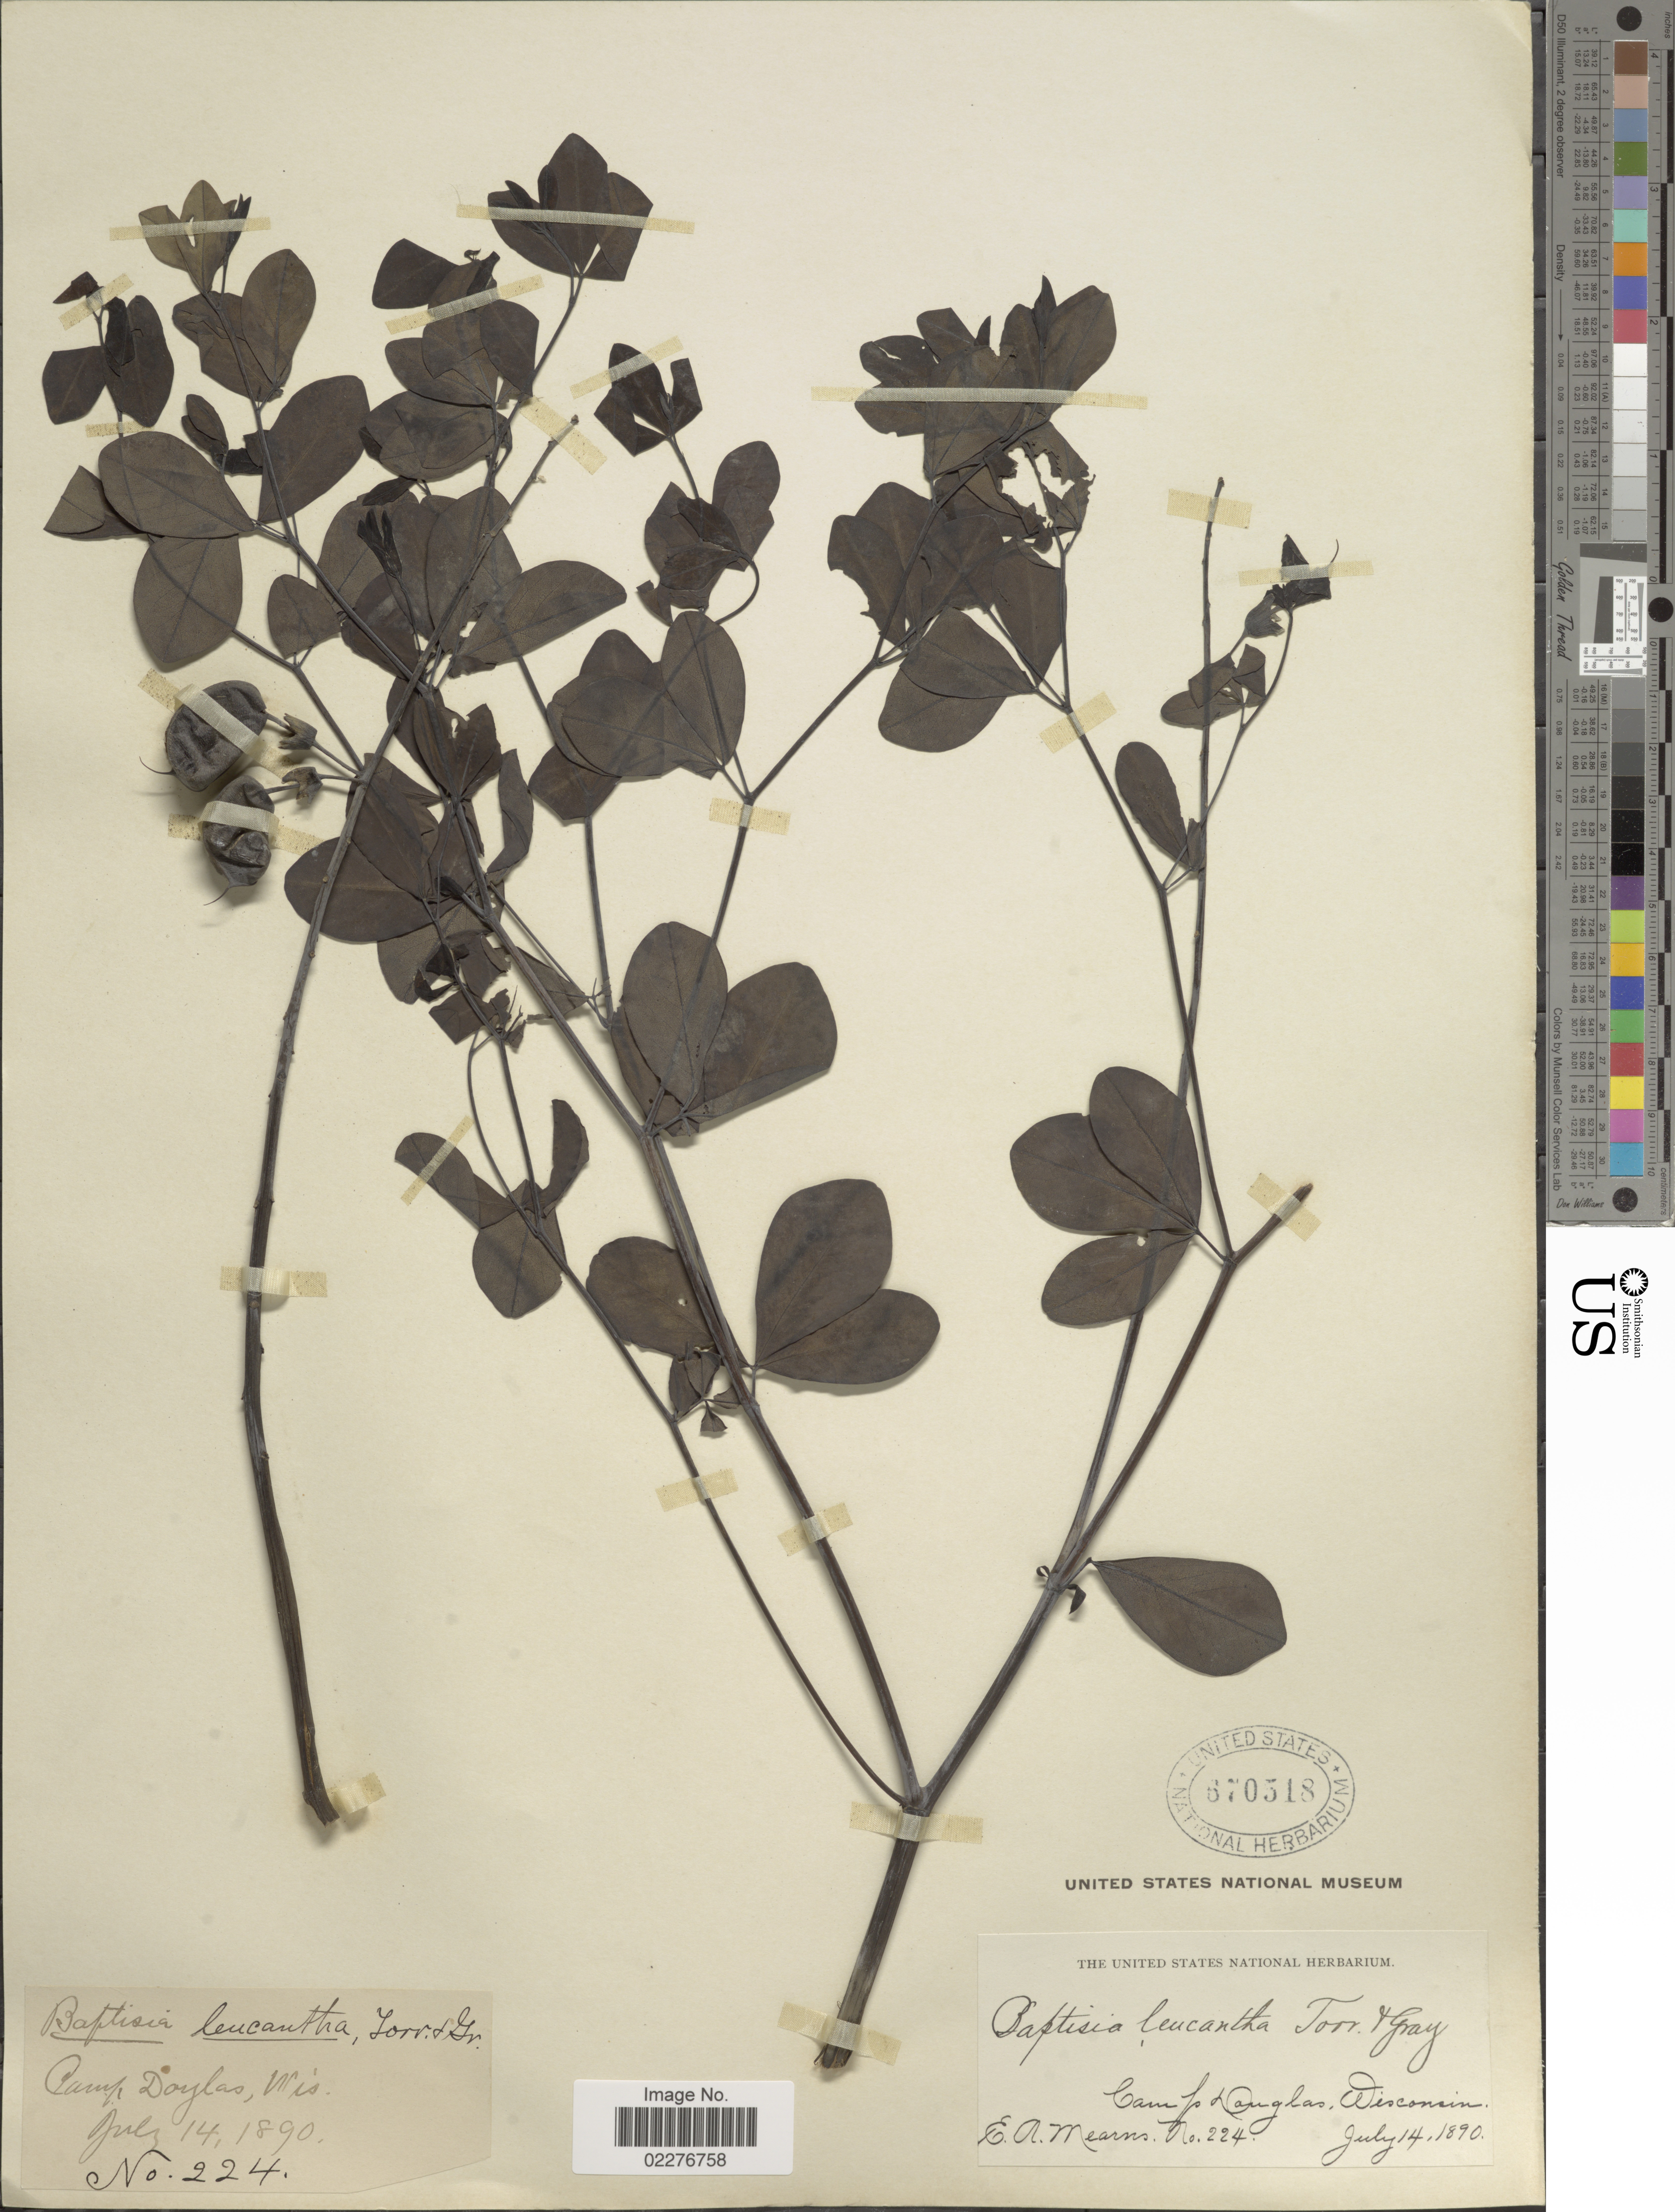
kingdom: Plantae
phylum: Tracheophyta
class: Magnoliopsida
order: Fabales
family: Fabaceae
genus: Baptisia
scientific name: Baptisia leucantha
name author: Torr. & A. Gray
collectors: E. A. Mearns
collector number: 224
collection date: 1890-07-14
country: United States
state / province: Wisconsin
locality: Camp Douglas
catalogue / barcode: US 670518